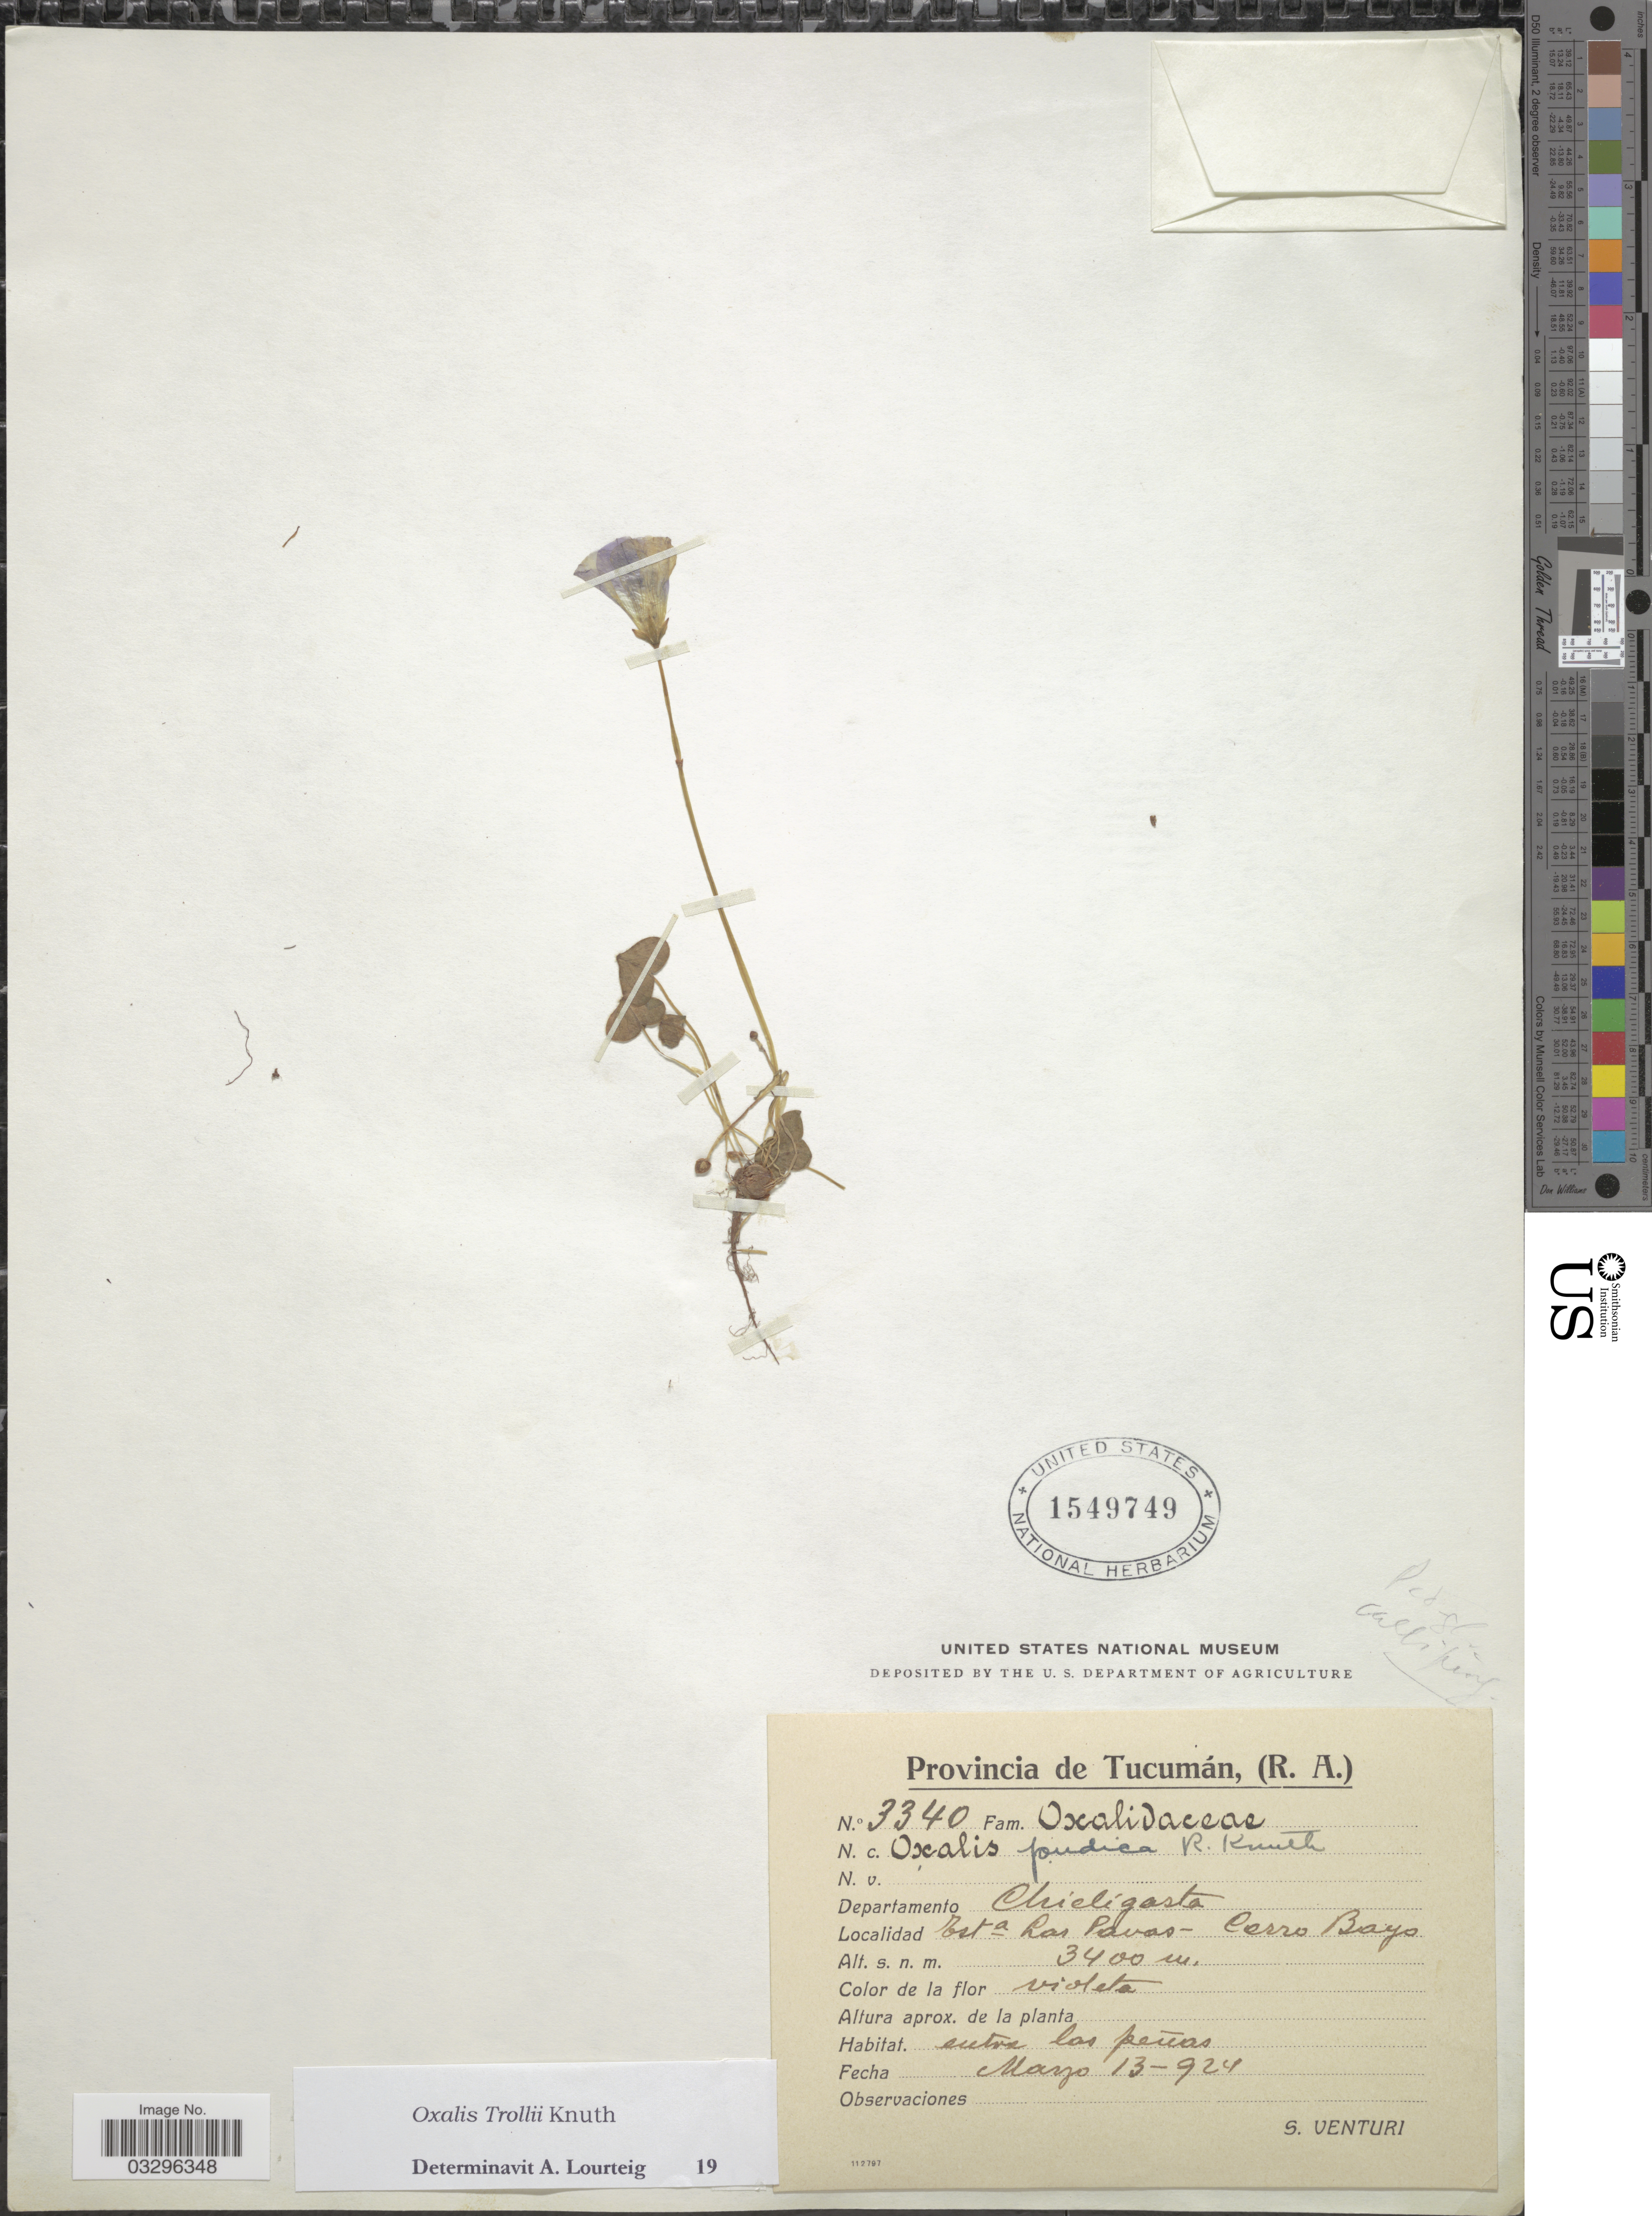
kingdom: Plantae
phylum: Tracheophyta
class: Magnoliopsida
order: Oxalidales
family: Oxalidaceae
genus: Oxalis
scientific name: Oxalis trollii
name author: R. Knuth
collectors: S. Venturi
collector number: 3340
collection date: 1924-03-13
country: Argentina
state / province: Tucuman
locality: Departamento Chicligasta. Esta. Las Pavas - Cerro Bayo.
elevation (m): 3400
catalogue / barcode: US 1549749